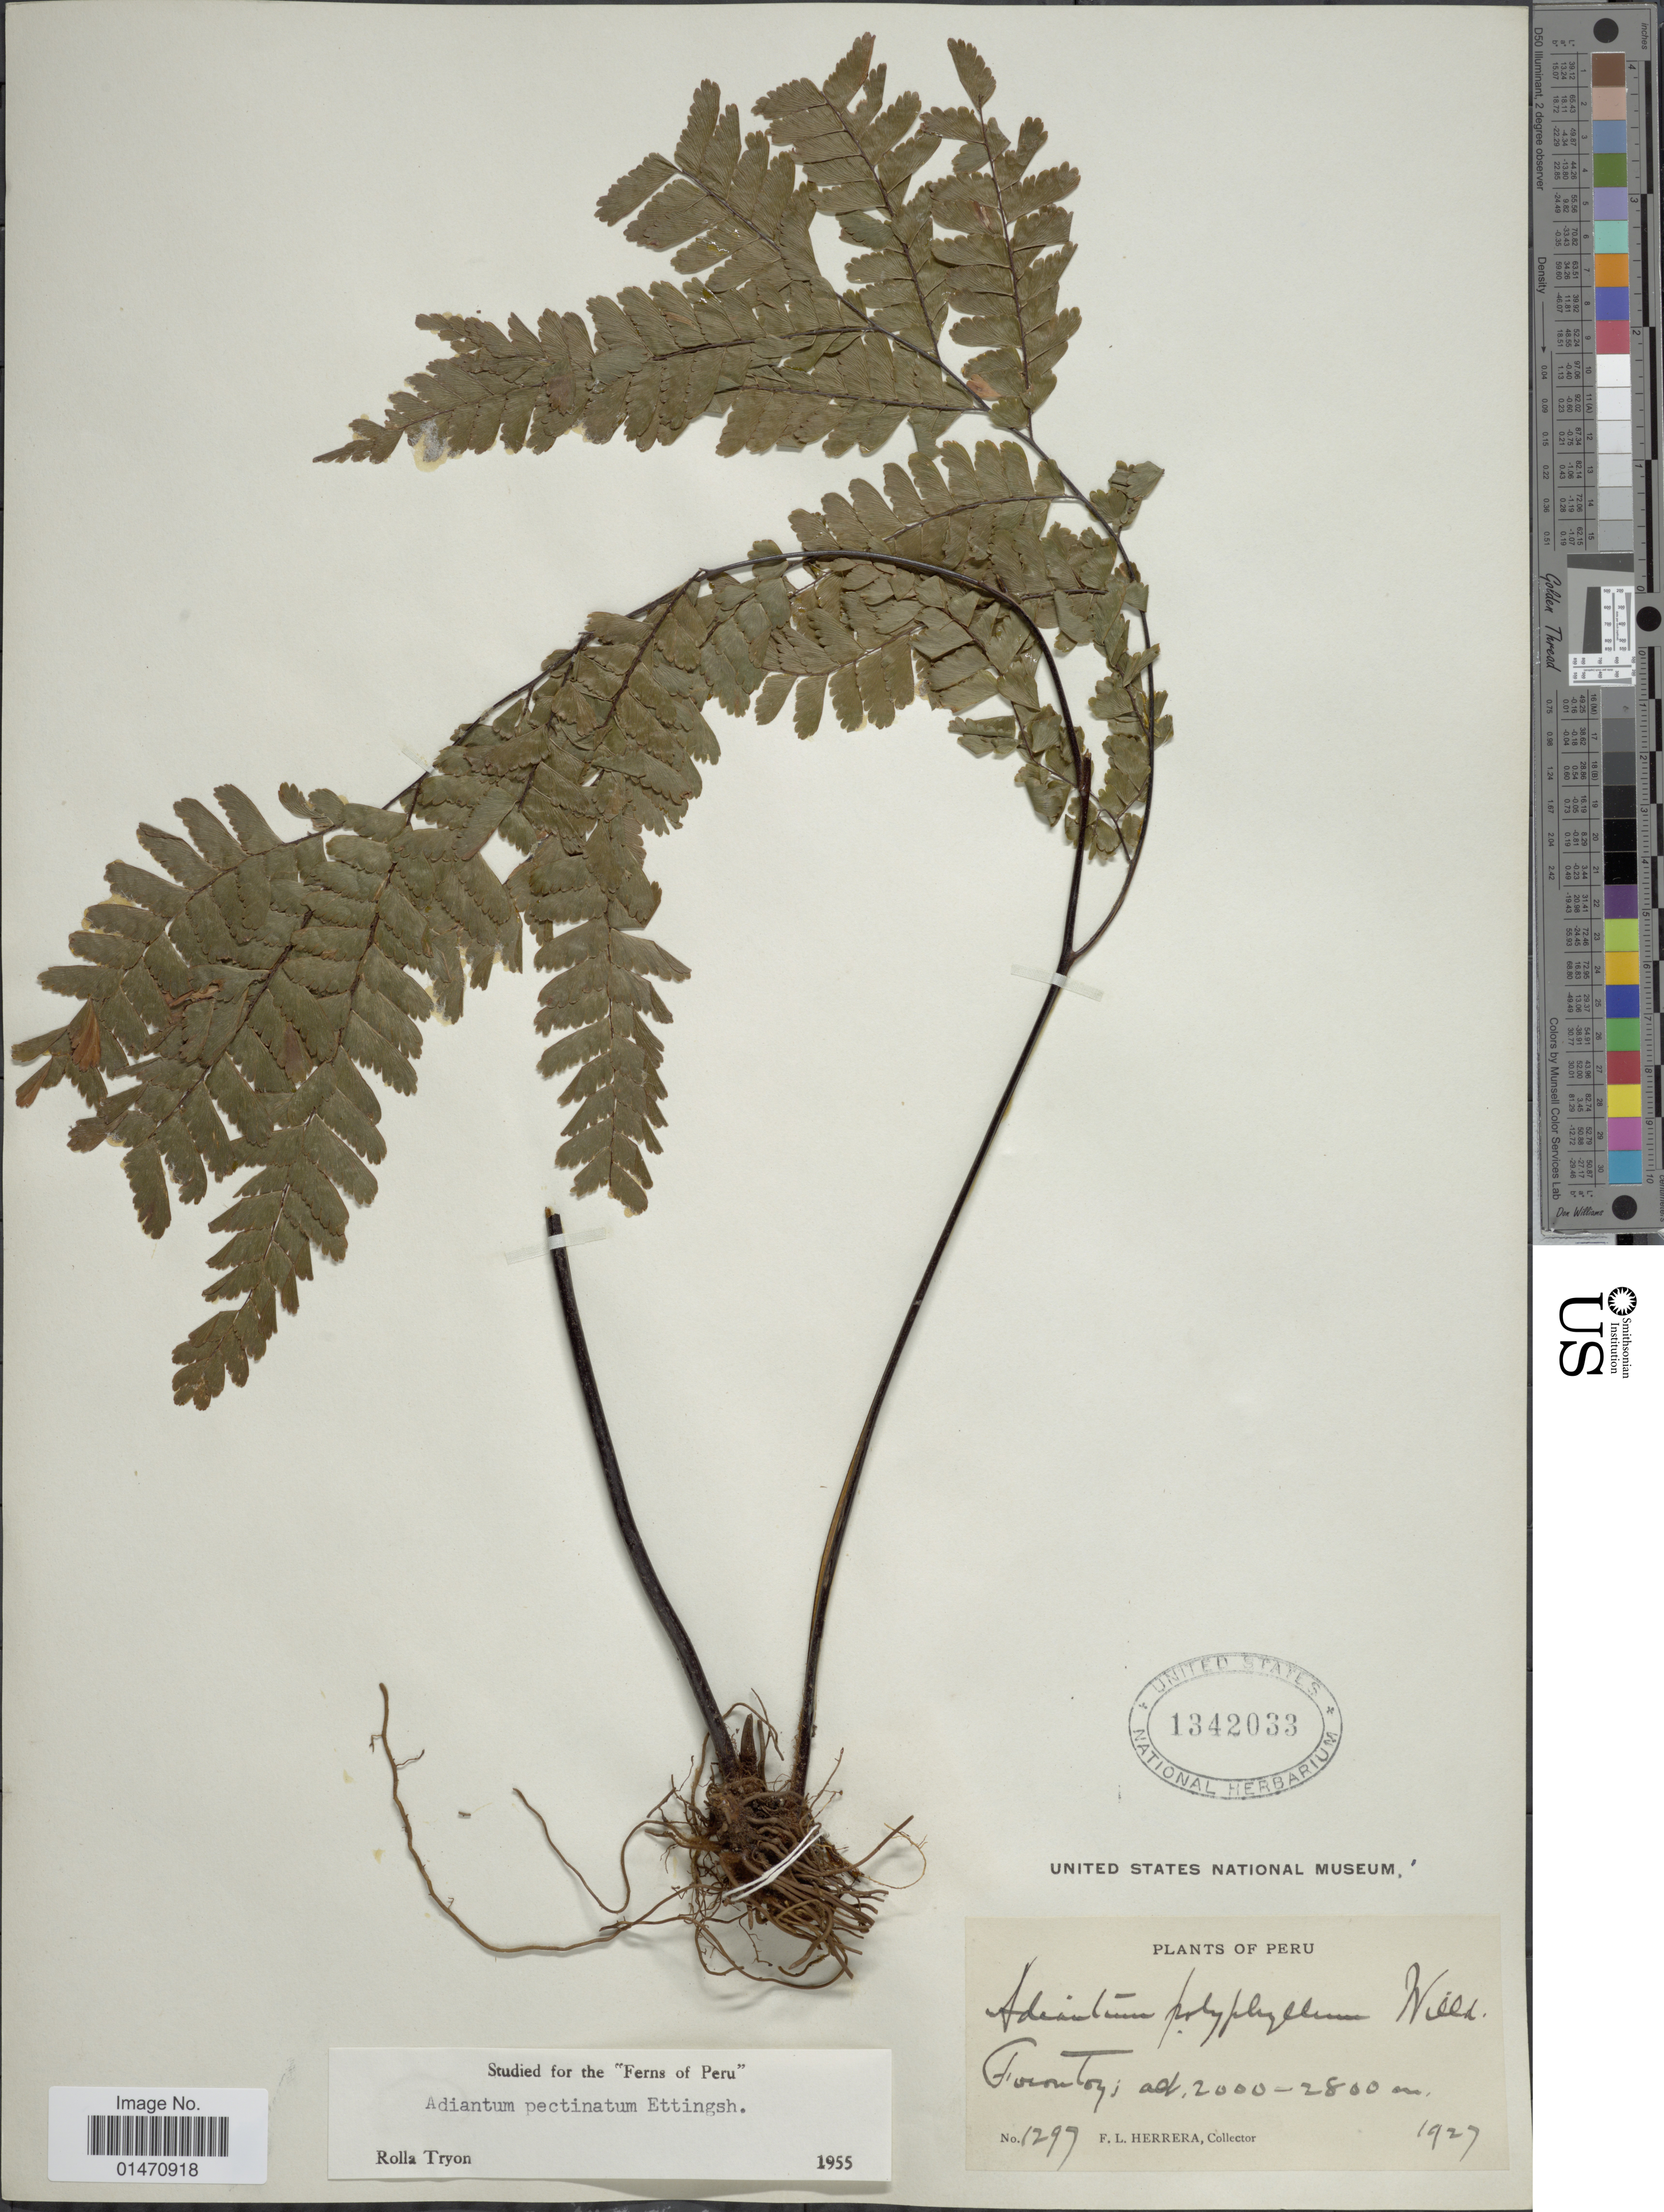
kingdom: Plantae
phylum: Tracheophyta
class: Polypodiopsida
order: Polypodiales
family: Pteridaceae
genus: Adiantum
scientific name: Adiantum pectinatum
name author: Kunze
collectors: F. L. Herrera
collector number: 1297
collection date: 1927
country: Peru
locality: Torontoy.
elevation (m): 2000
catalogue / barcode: US 1342033